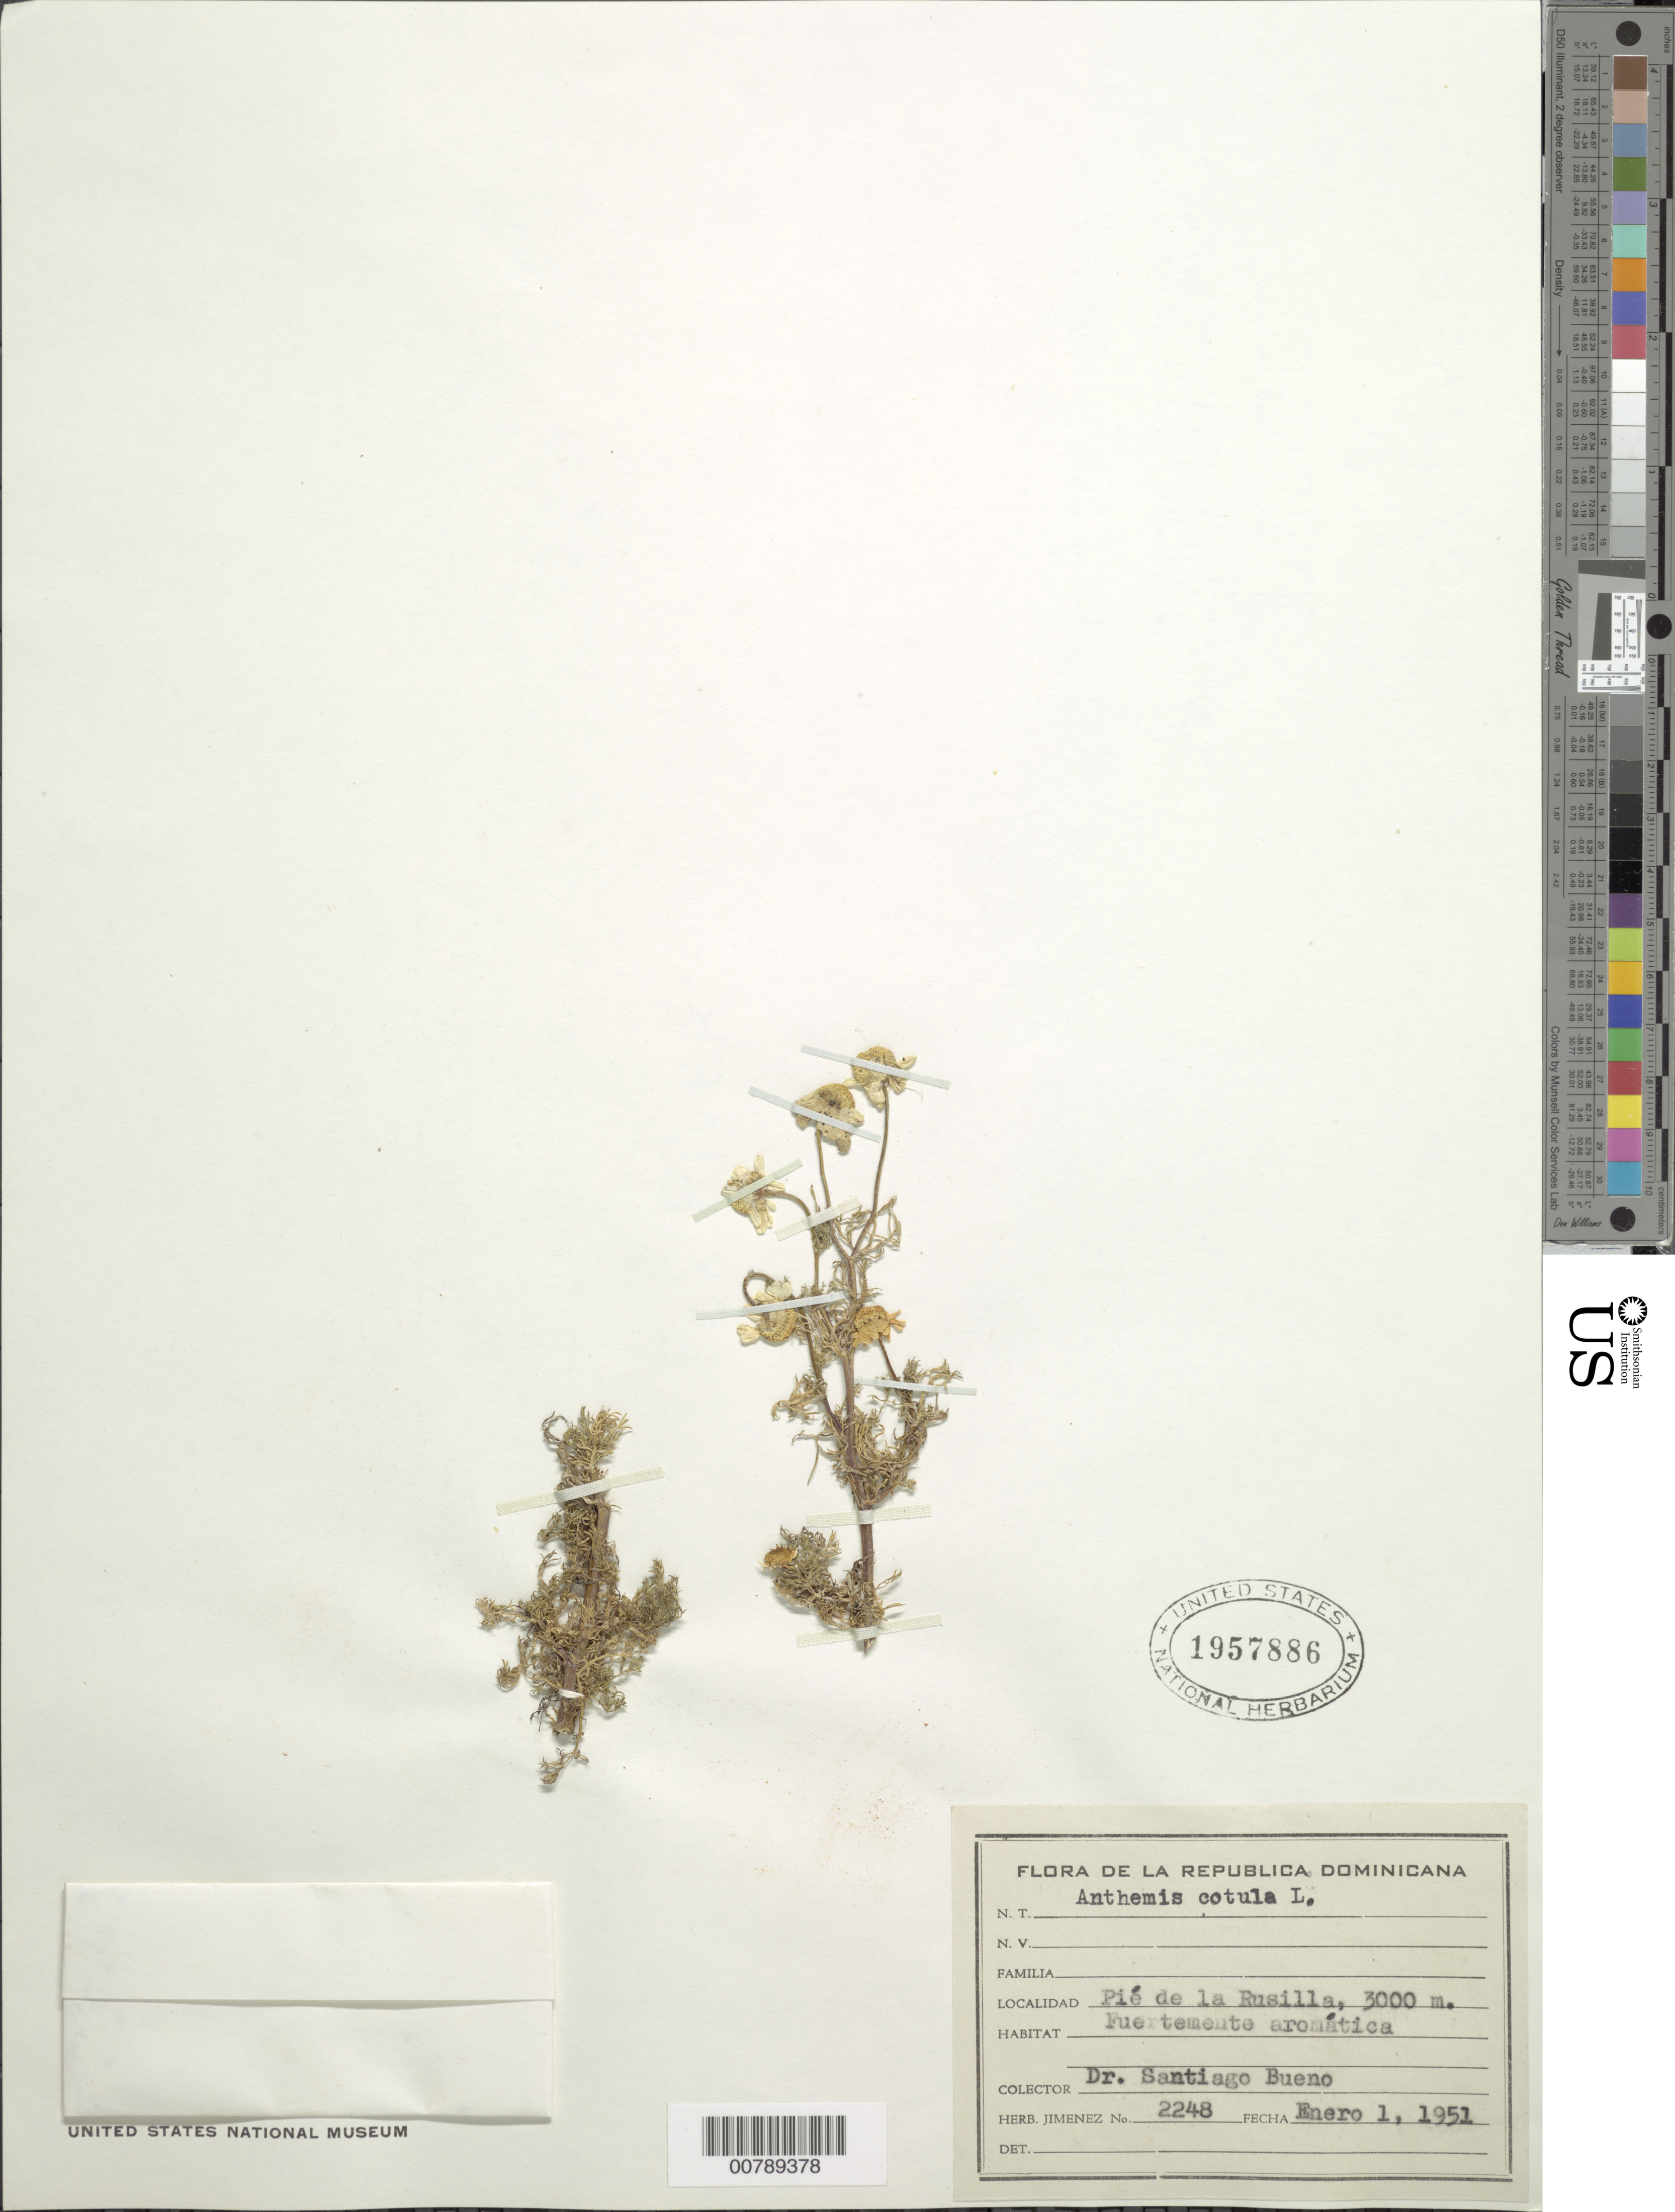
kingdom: Plantae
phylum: Tracheophyta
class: Magnoliopsida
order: Asterales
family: Asteraceae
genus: Anthemis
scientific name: Anthemis cotula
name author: L.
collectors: S. Bueno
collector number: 2248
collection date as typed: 01 Jan 1951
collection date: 1951-01-01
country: Dominican Republic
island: Hispaniola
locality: Pie de La Rusilla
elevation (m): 3000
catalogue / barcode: US 1957886